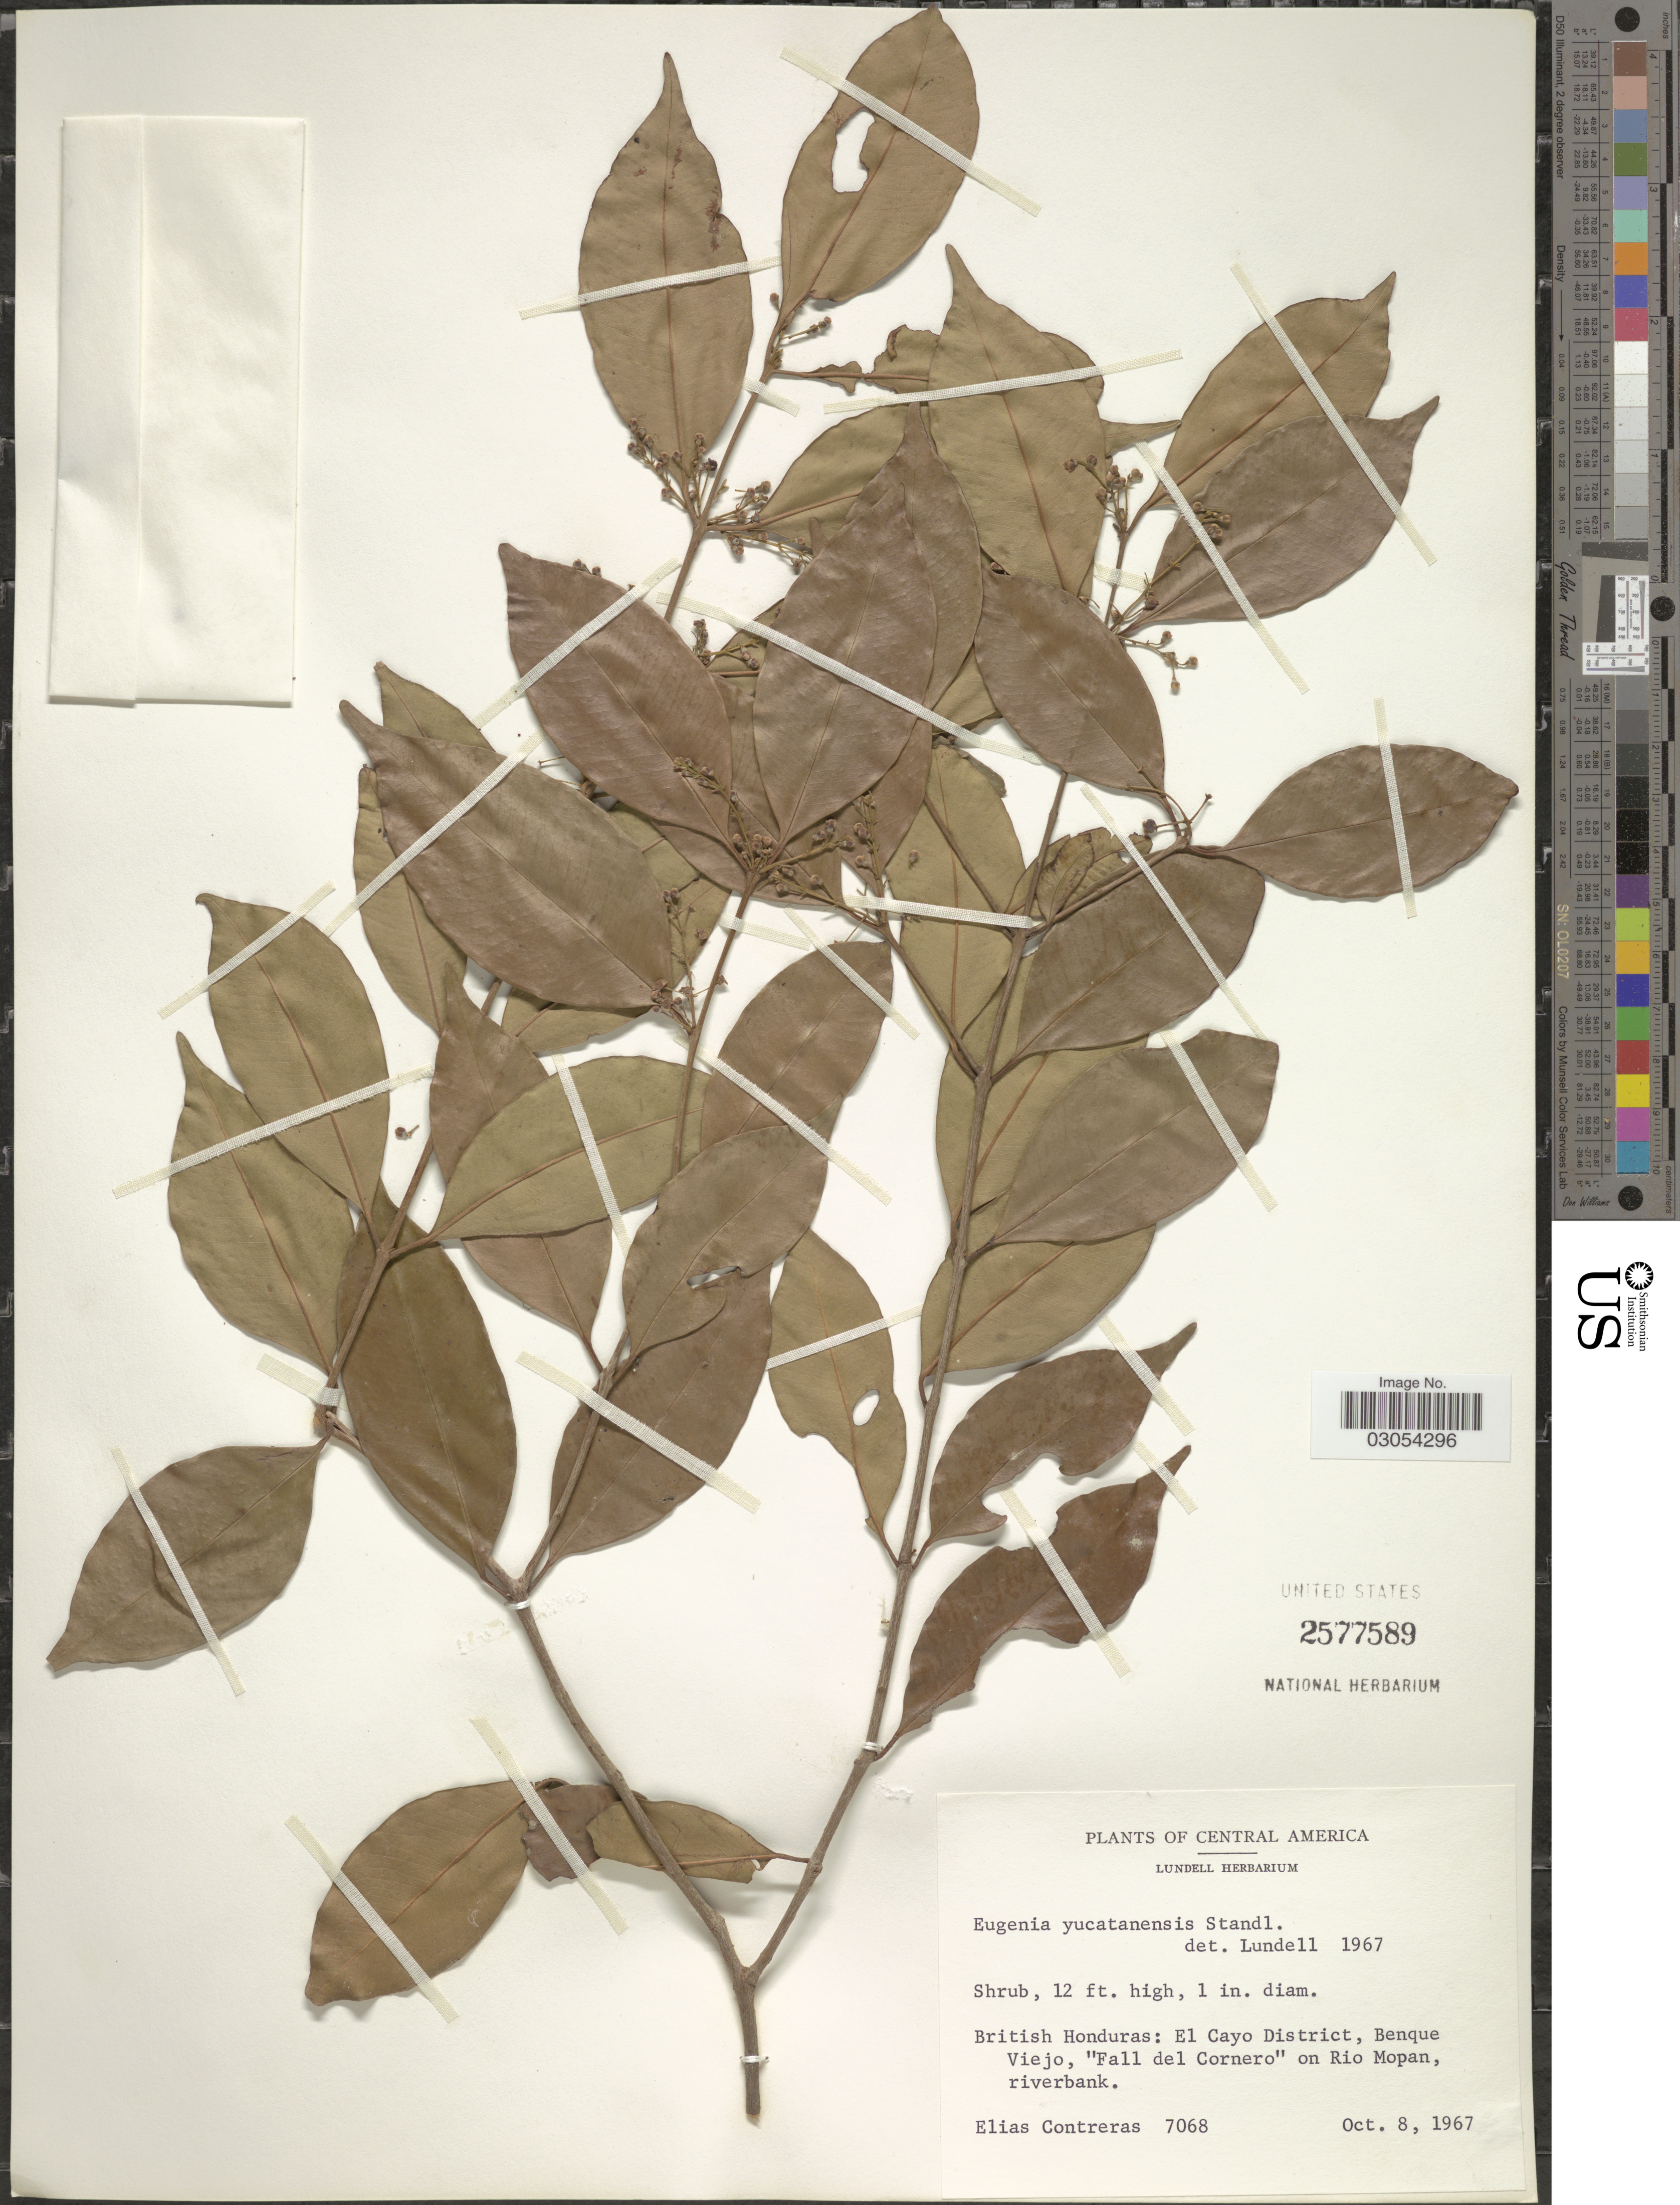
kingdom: Plantae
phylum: Tracheophyta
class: Magnoliopsida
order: Myrtales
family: Myrtaceae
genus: Eugenia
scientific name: Eugenia yucatanensis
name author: Standl.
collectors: E. Contreras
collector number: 7068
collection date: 1967-10-08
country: Belize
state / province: Cayo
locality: British Honduras: El Cayo District, Benque Viejo, "Fall del Cornero" on Rio Mopan, riverbank.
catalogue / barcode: US 2577589